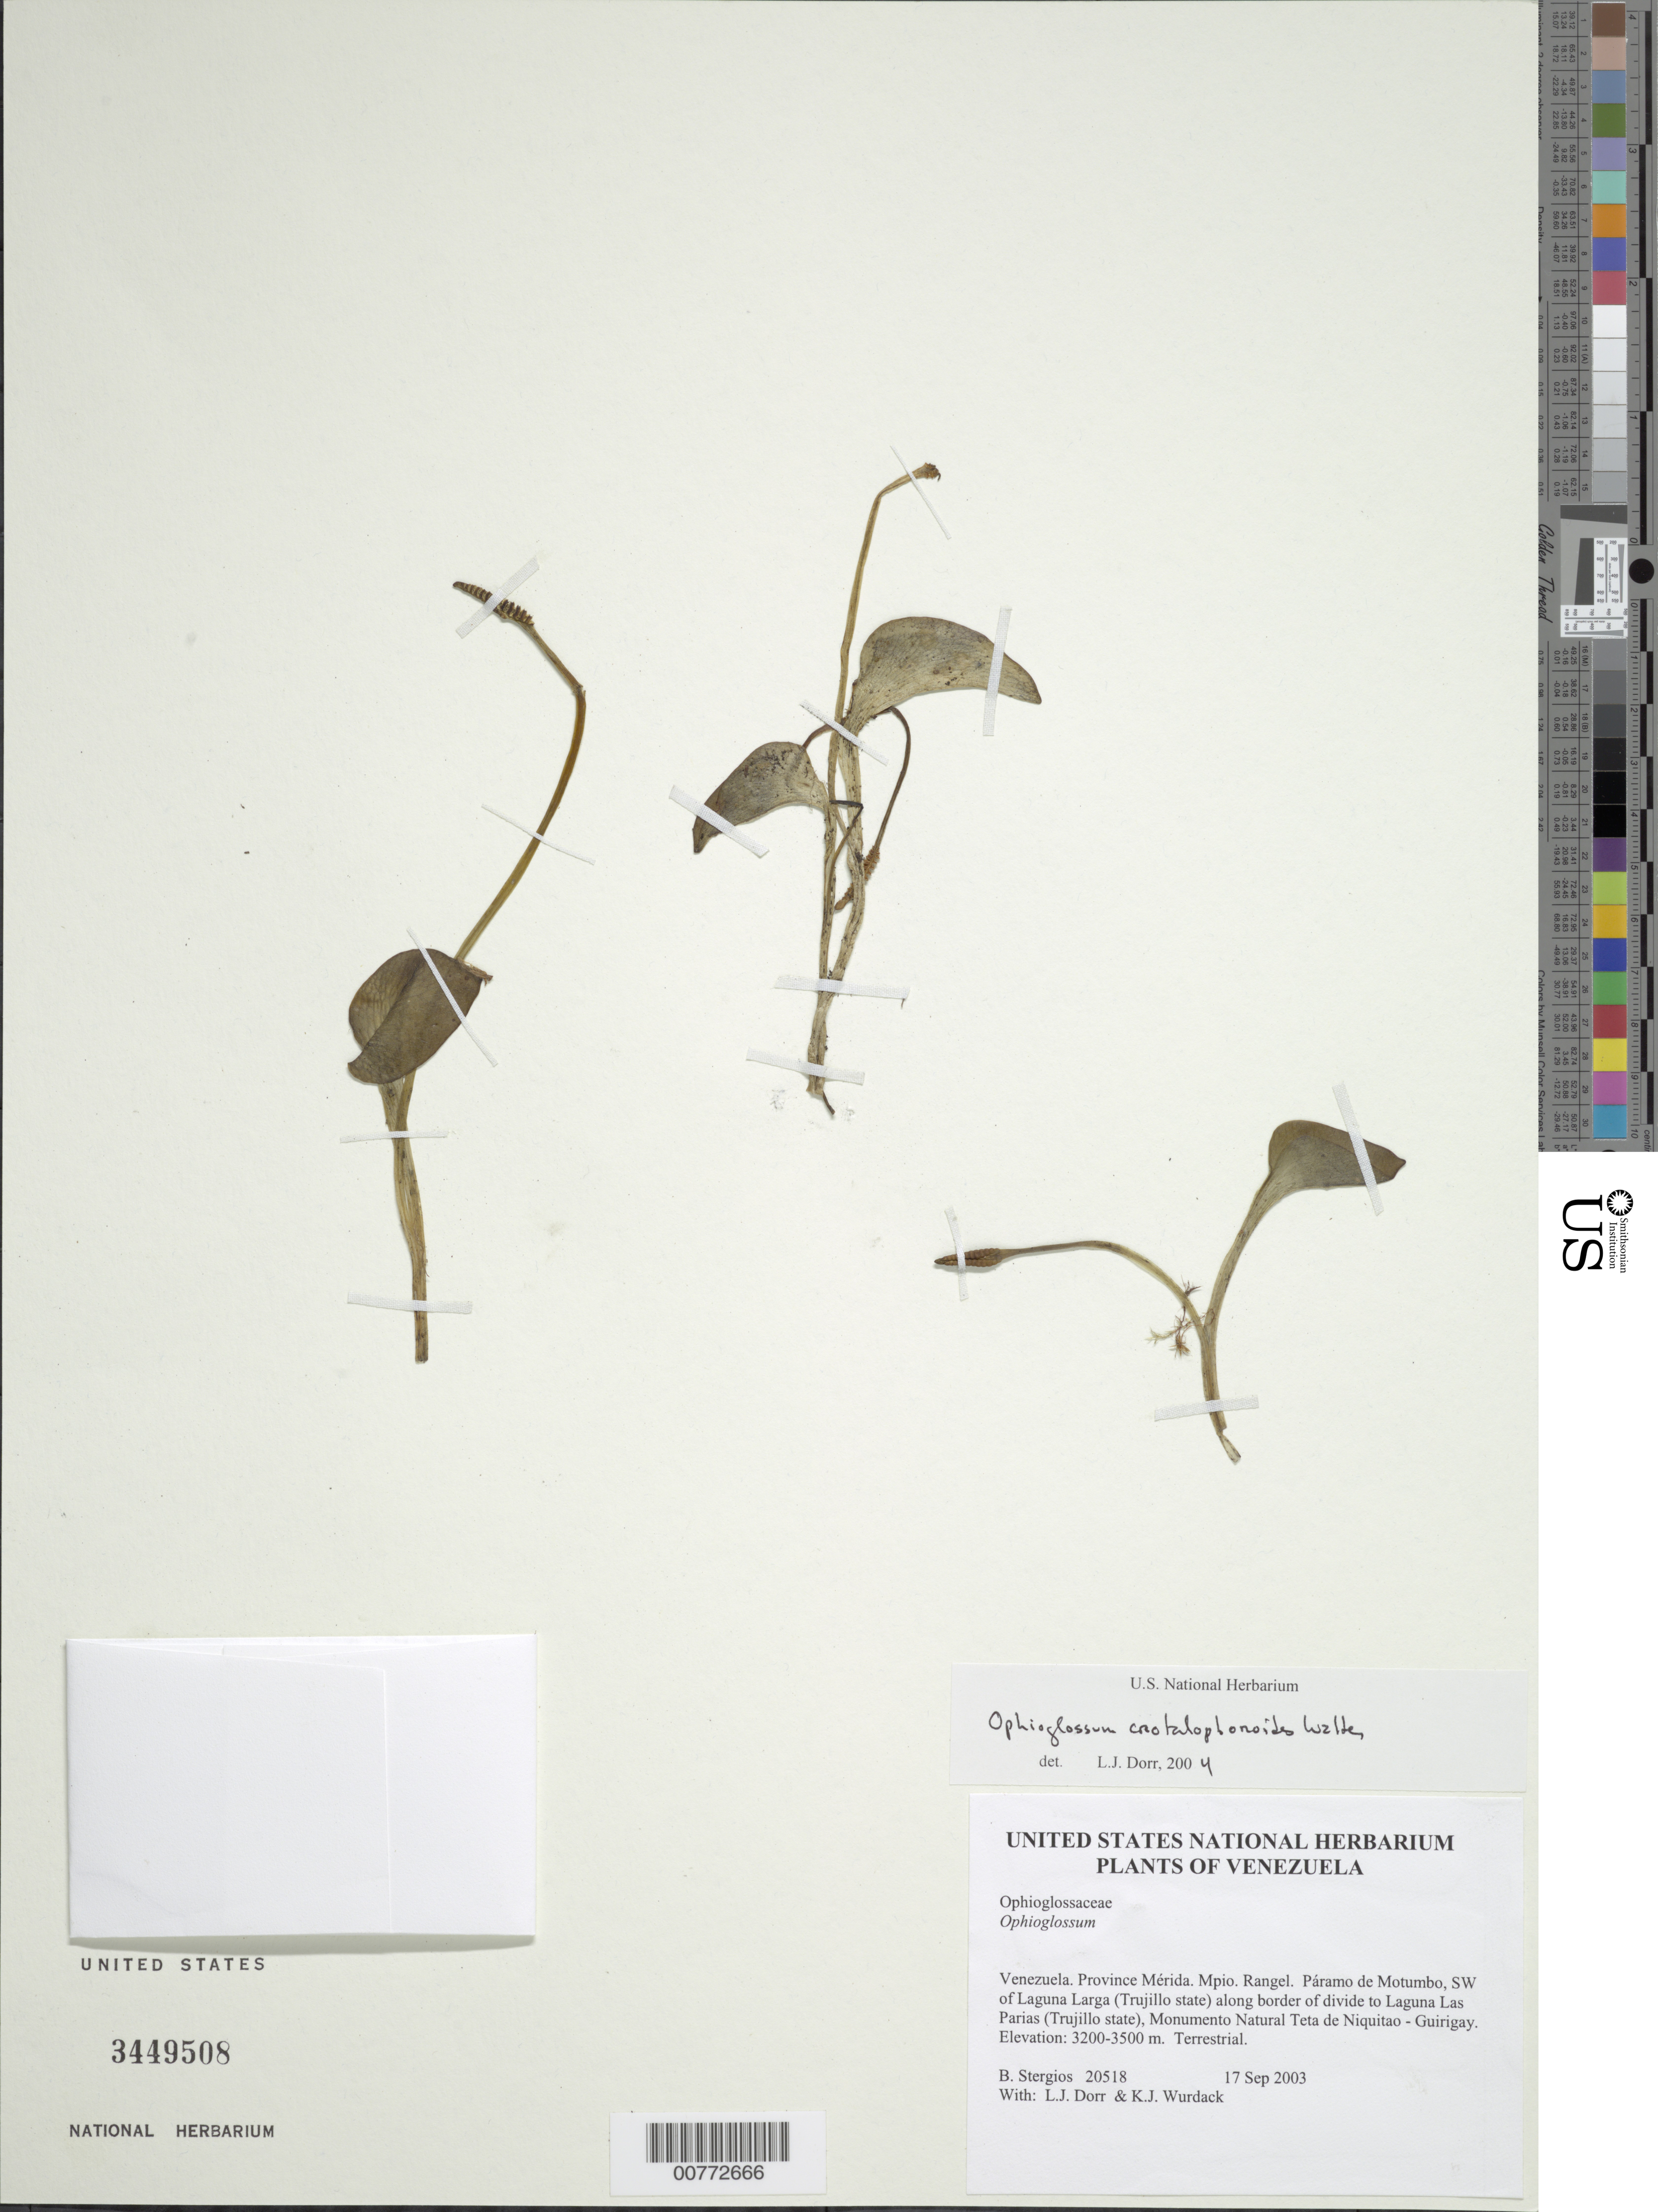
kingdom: Plantae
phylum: Tracheophyta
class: Polypodiopsida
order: Ophioglossales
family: Ophioglossaceae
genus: Ophioglossum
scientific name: Ophioglossum crotalophoroides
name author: Walter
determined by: Dorr, L. J., (BOT), Smithsonian Institution - National Museum of Natural History (UNITED STATES)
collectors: B. G. Stergios, L. J. Dorr & K. Wurdack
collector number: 20518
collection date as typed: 17 Sep 2003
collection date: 2003-09-17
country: Venezuela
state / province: Mérida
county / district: Rangel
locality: Páramo de Motumbo, NW of Laguna Larga (Trujillo state), Monumento Natural Teta de Niquitao - Guirigay.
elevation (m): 3200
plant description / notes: PORT, US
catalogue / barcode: US 3449508